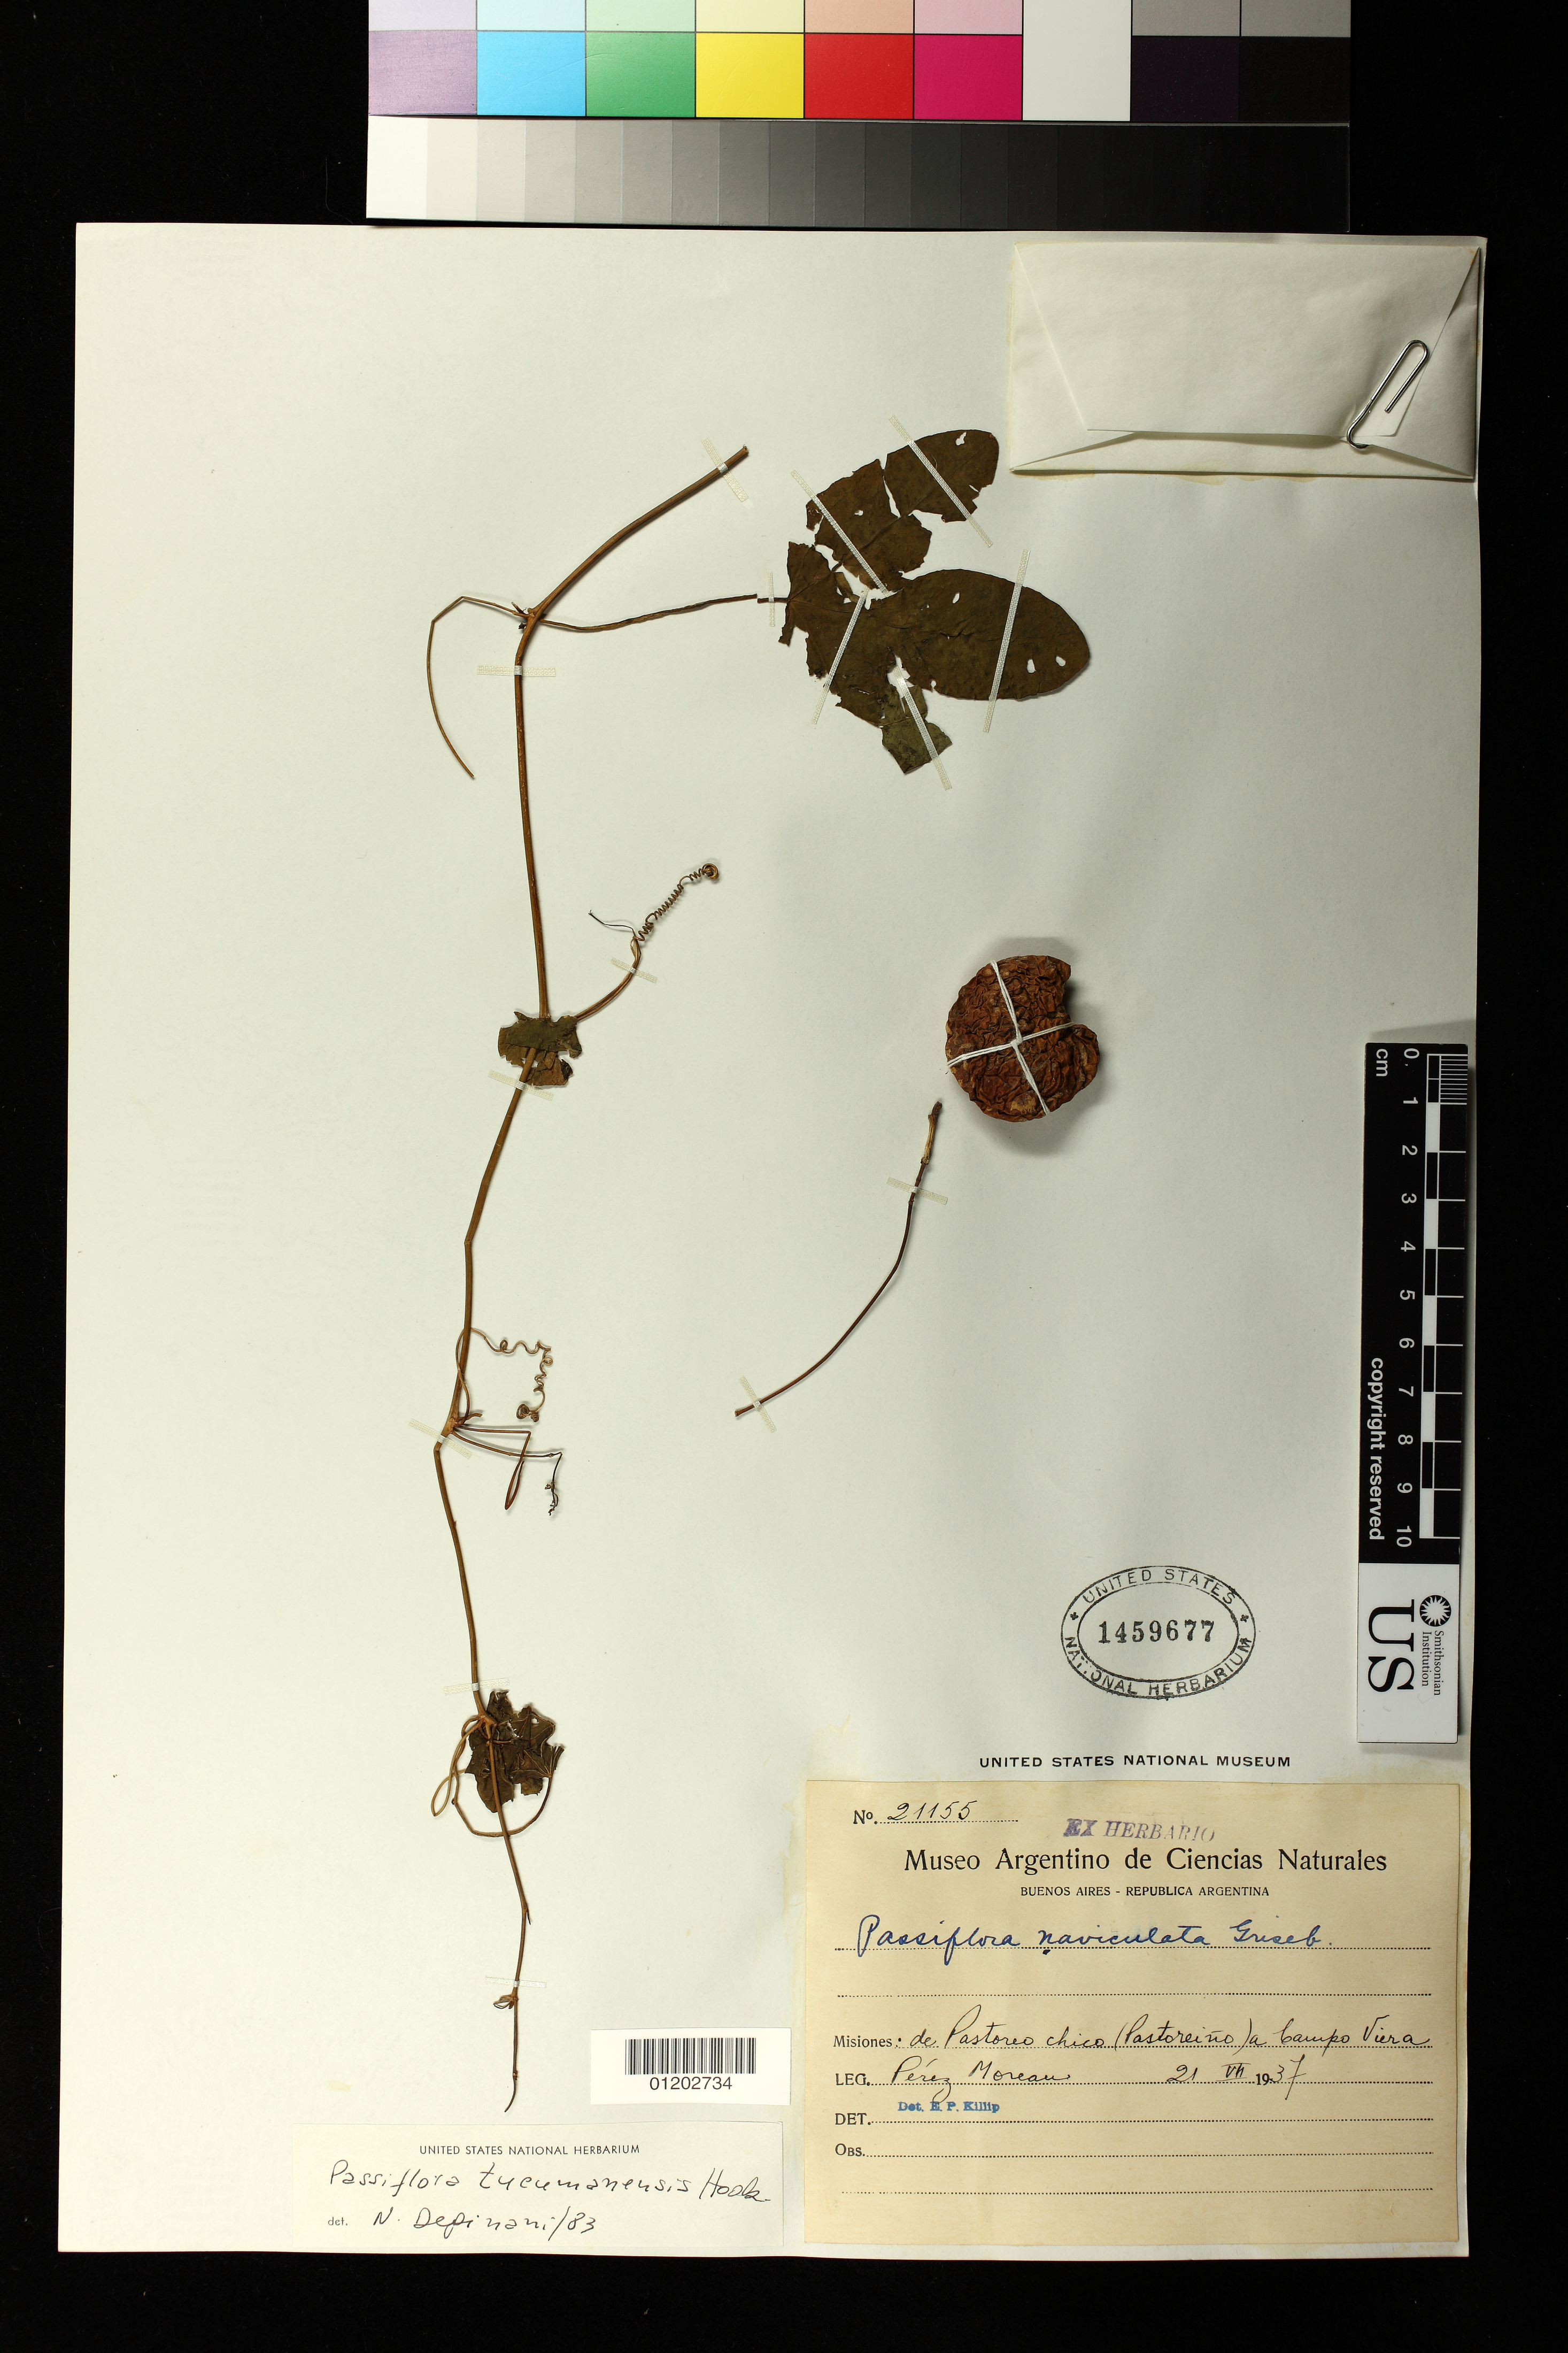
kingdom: Plantae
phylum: Tracheophyta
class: Magnoliopsida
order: Malpighiales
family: Passifloraceae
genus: Passiflora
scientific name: Passiflora naviculata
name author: Griseb.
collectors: P. Moreau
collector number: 21155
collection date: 1937-07-21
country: Argentina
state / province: Misiones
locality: de Pastoreo chico (Pastoreiño) a Campo Viera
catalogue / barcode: US 1459677